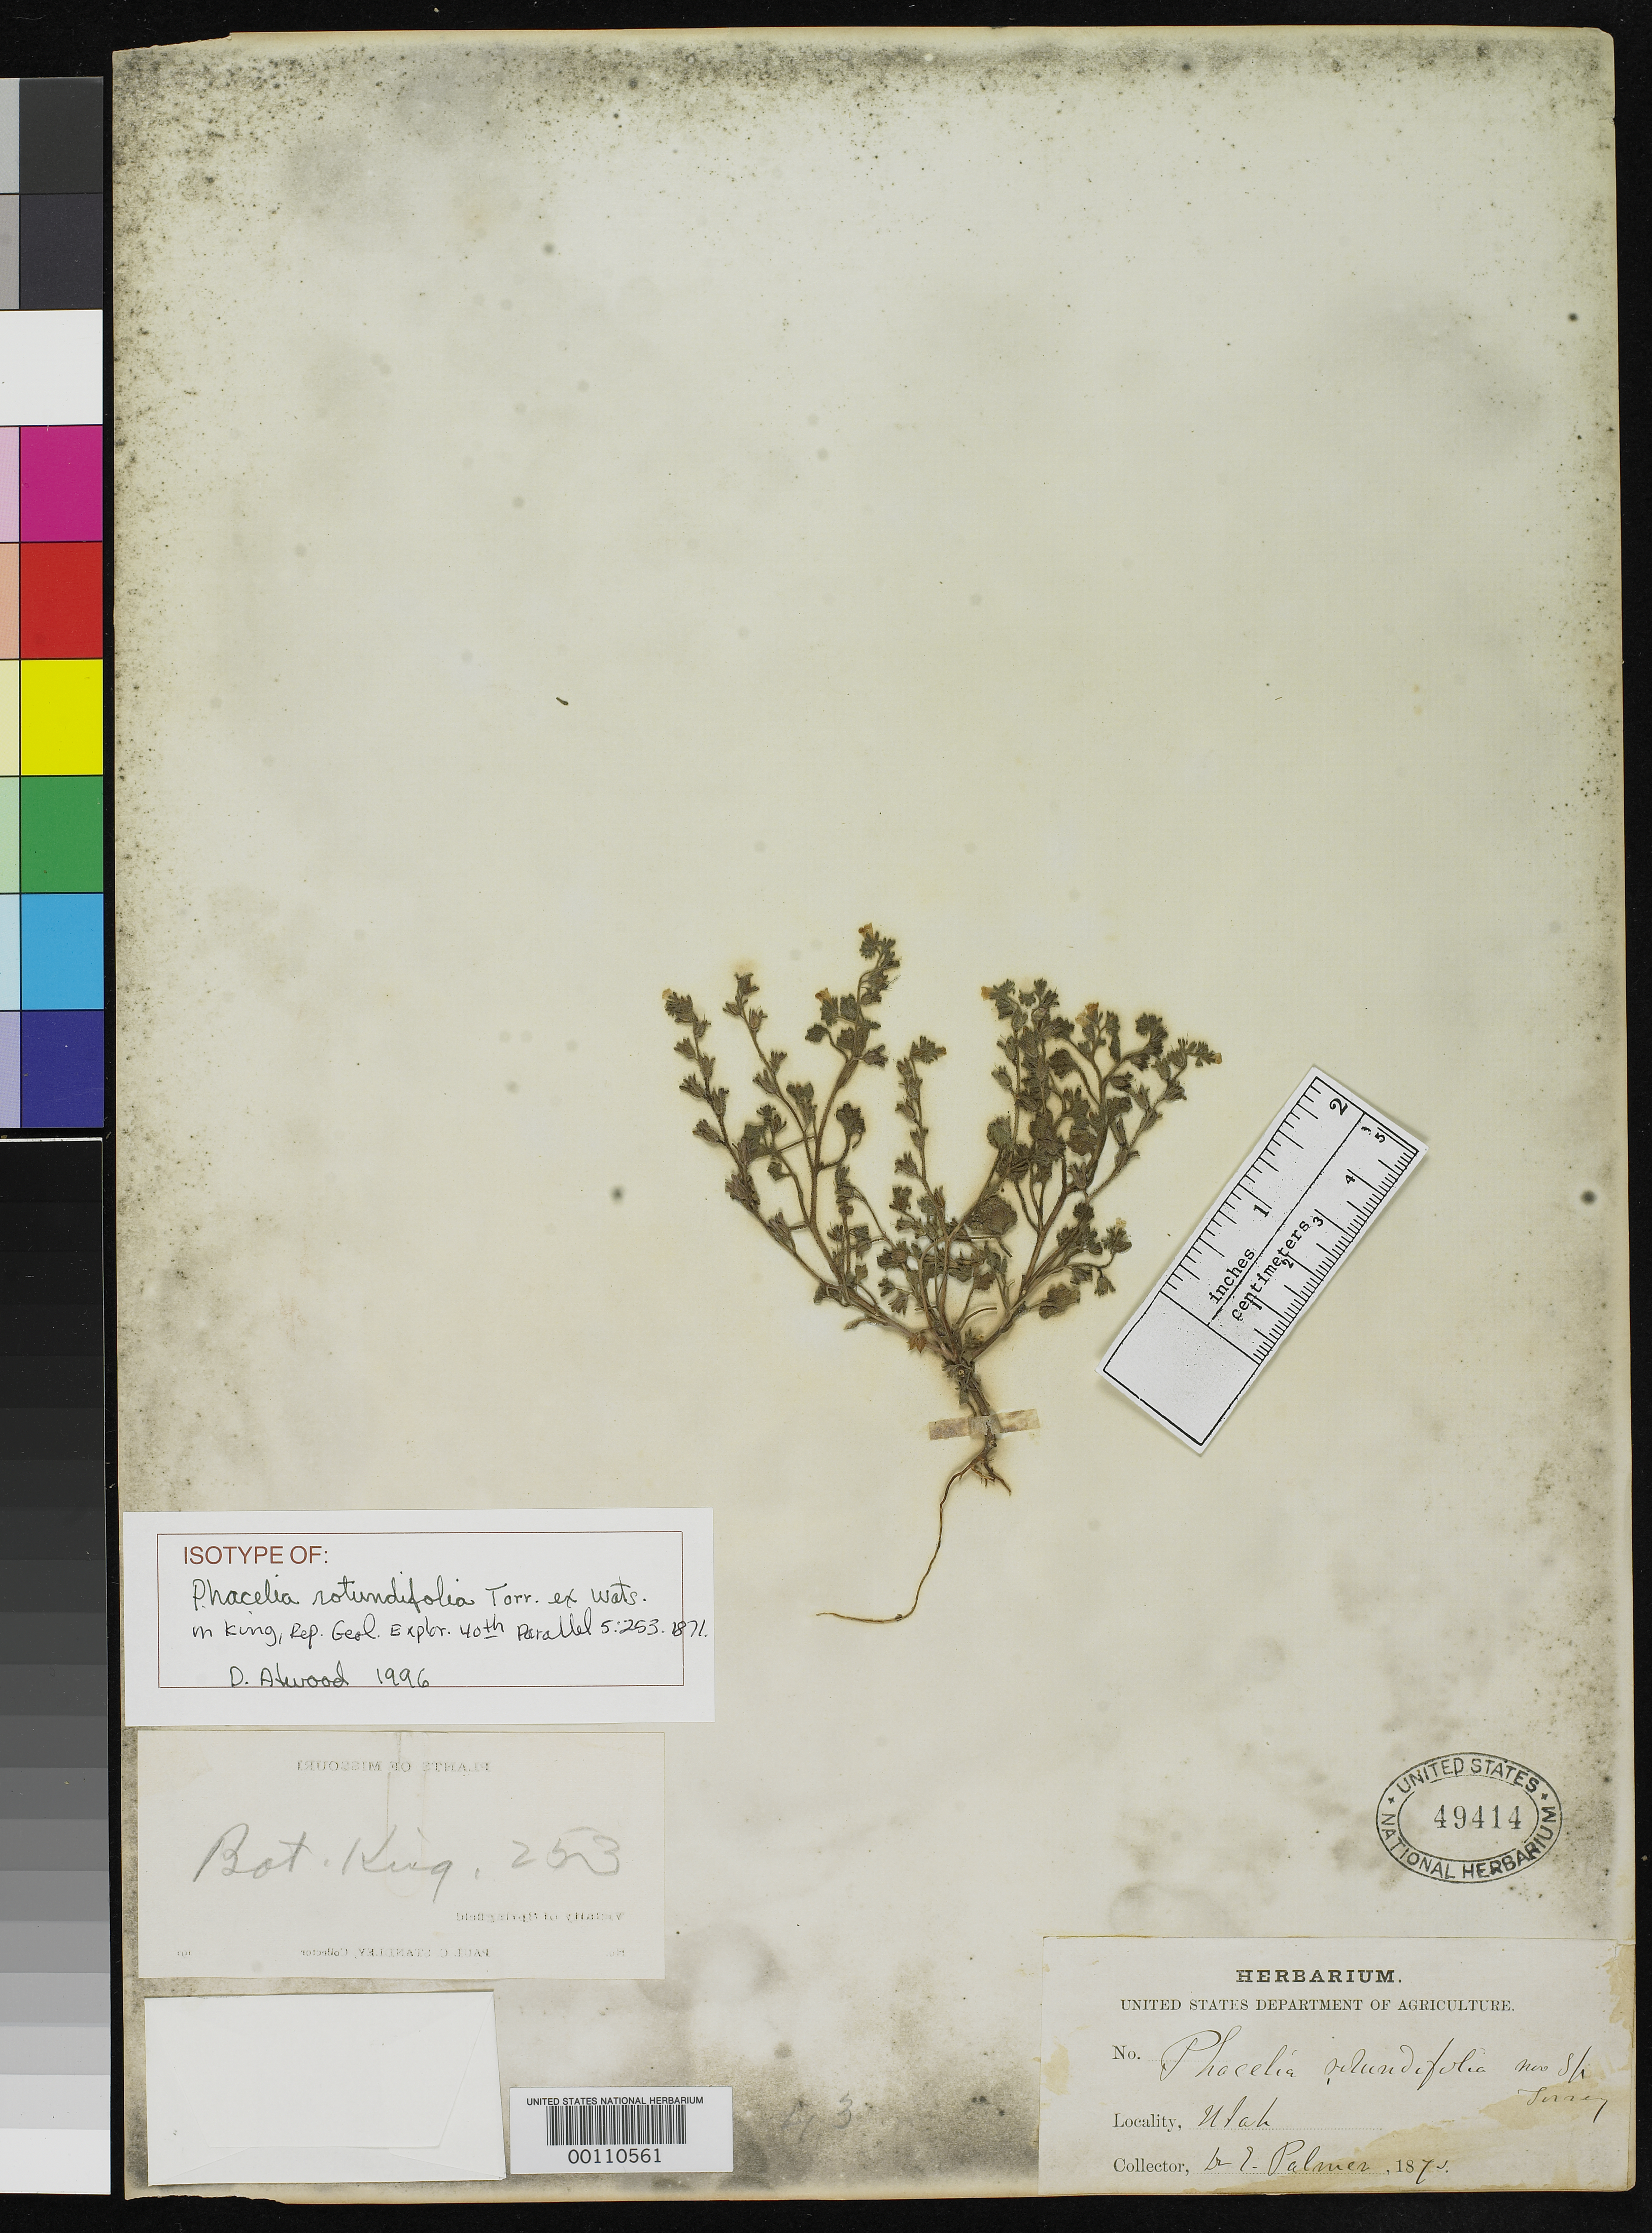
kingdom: Plantae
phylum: Tracheophyta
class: Magnoliopsida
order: Boraginales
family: Hydrophyllaceae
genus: Phacelia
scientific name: Phacelia rotundifolia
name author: Torr. ex S. Watson in C. King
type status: Isotype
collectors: E. Palmer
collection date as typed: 1870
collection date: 1870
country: United States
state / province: Utah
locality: Southern Utah.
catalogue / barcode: US 49414